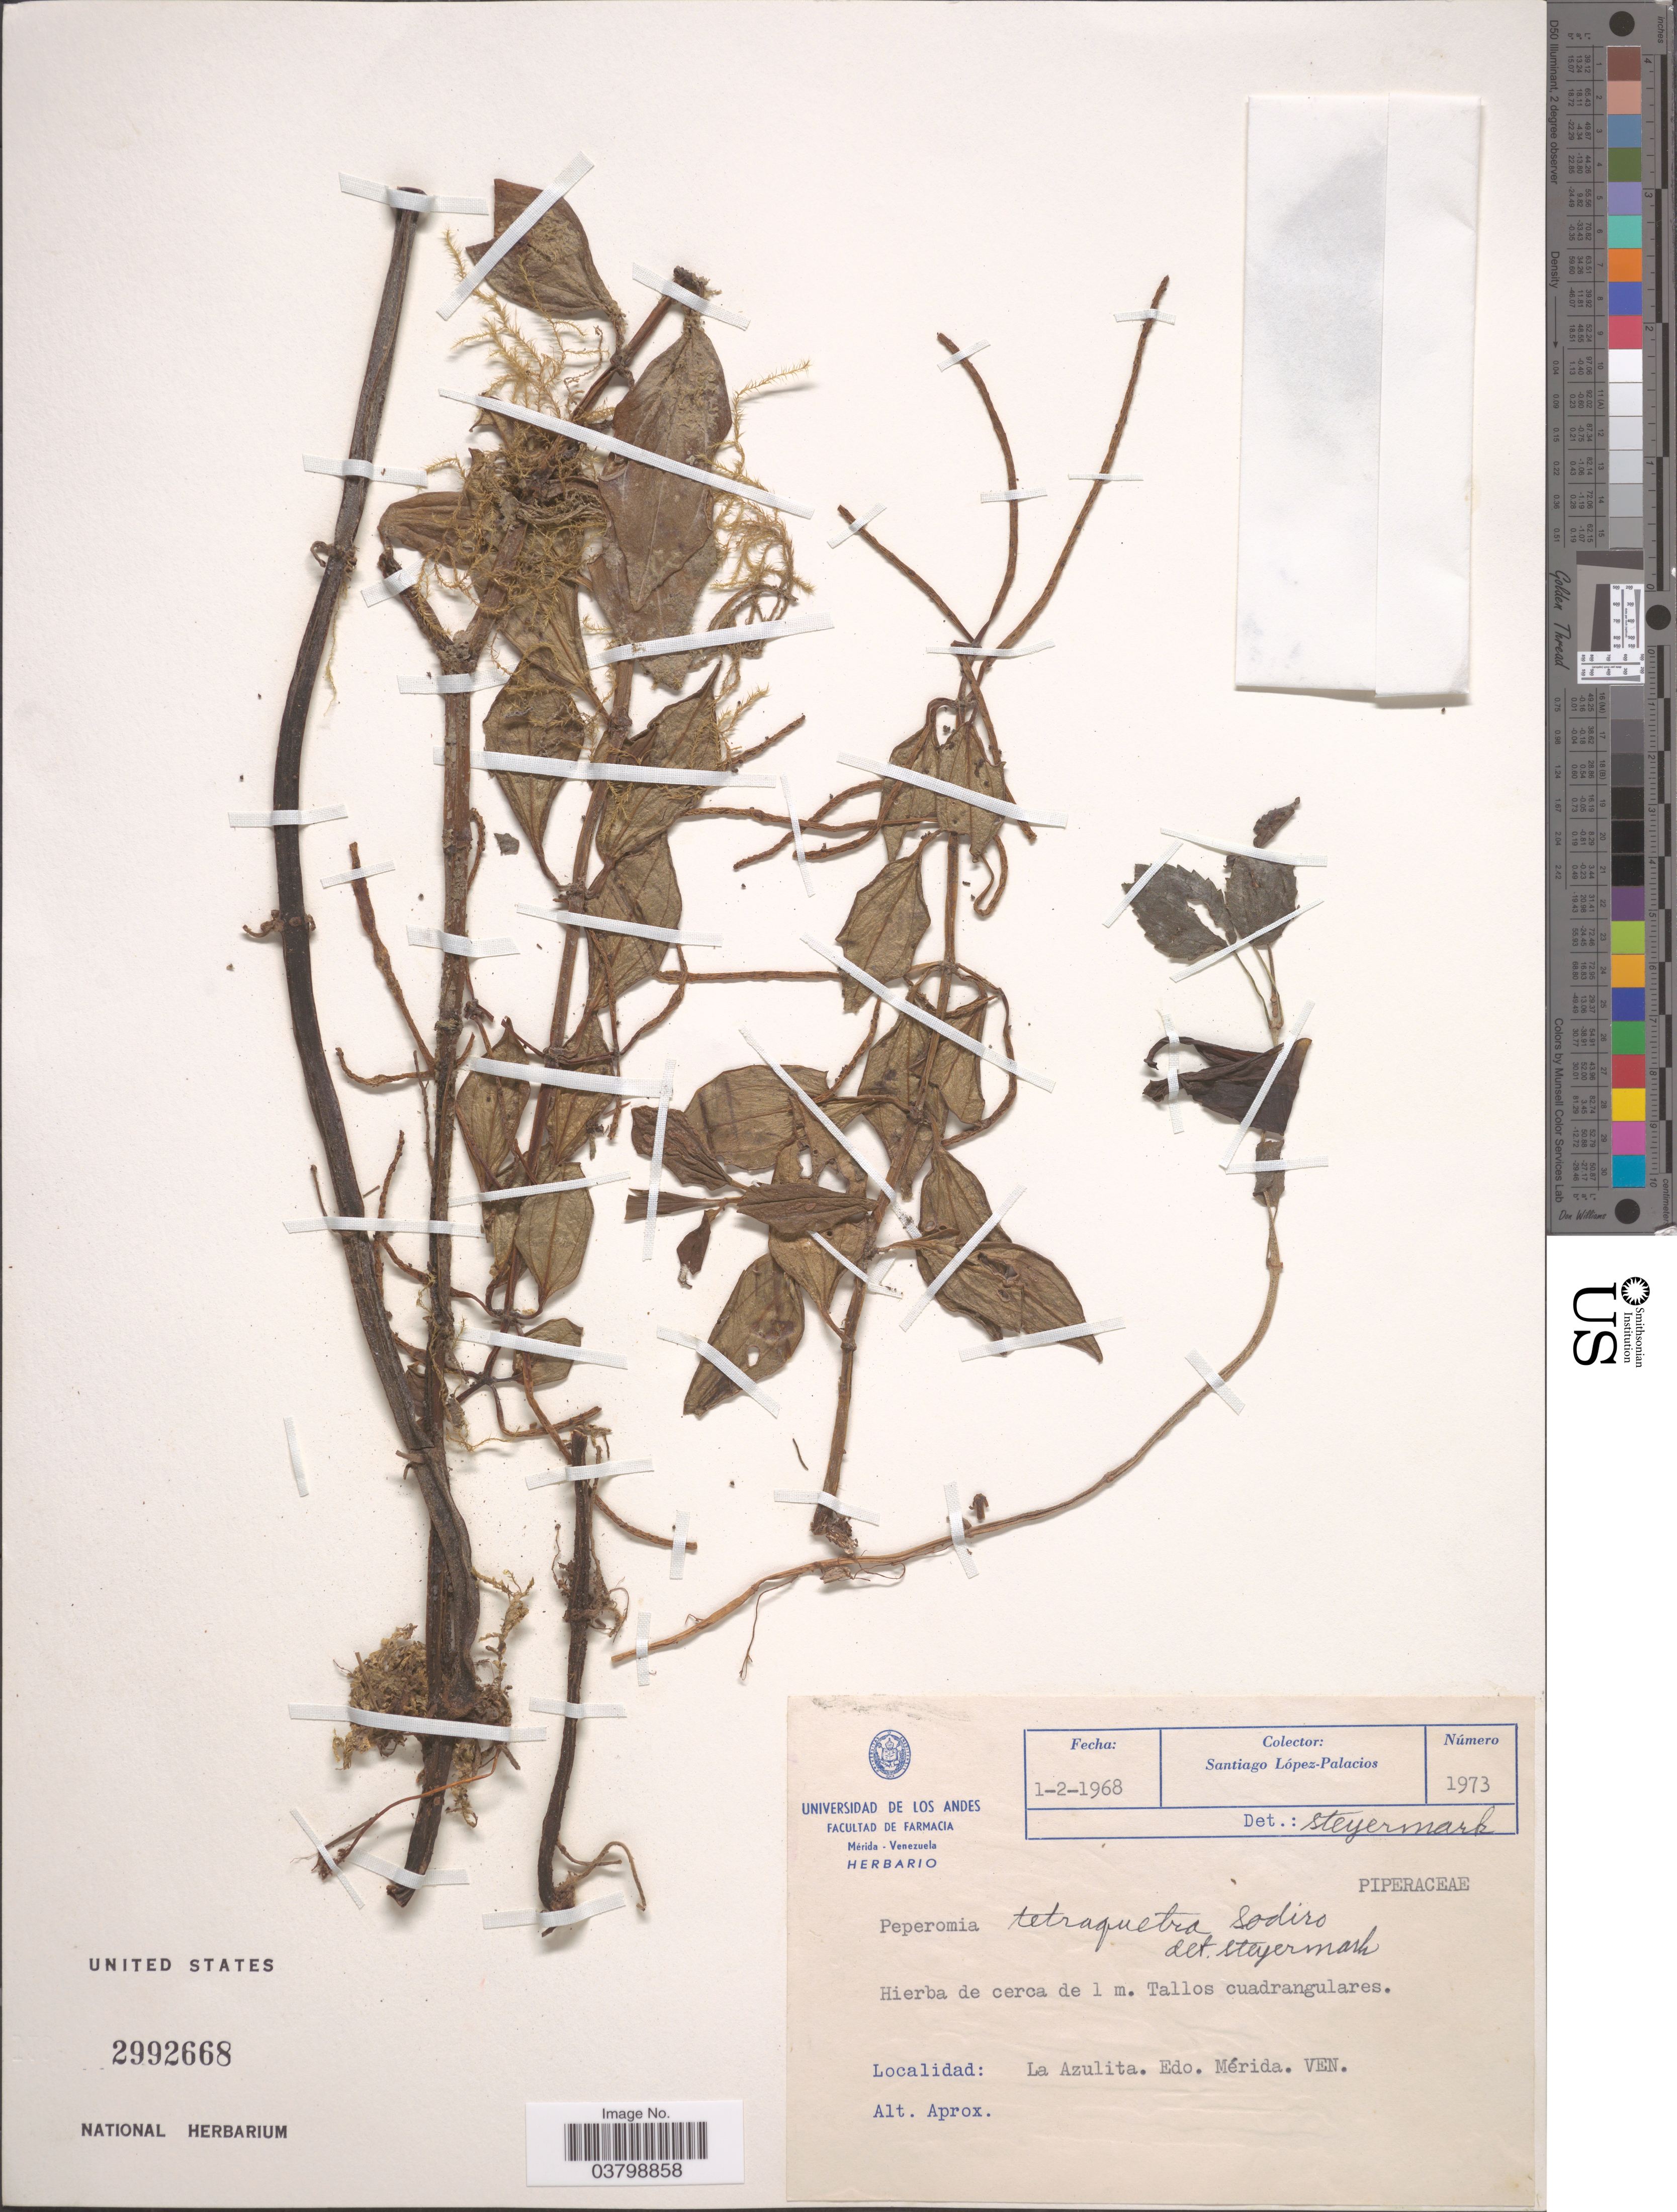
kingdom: Plantae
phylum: Tracheophyta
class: Magnoliopsida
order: Piperales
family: Piperaceae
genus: Peperomia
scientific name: Peperomia tetraquetra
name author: Sodiro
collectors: S. López-Palacios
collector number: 1973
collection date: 1968-02-01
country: Venezuela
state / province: Merida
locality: La Azulita.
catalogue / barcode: US 2992668